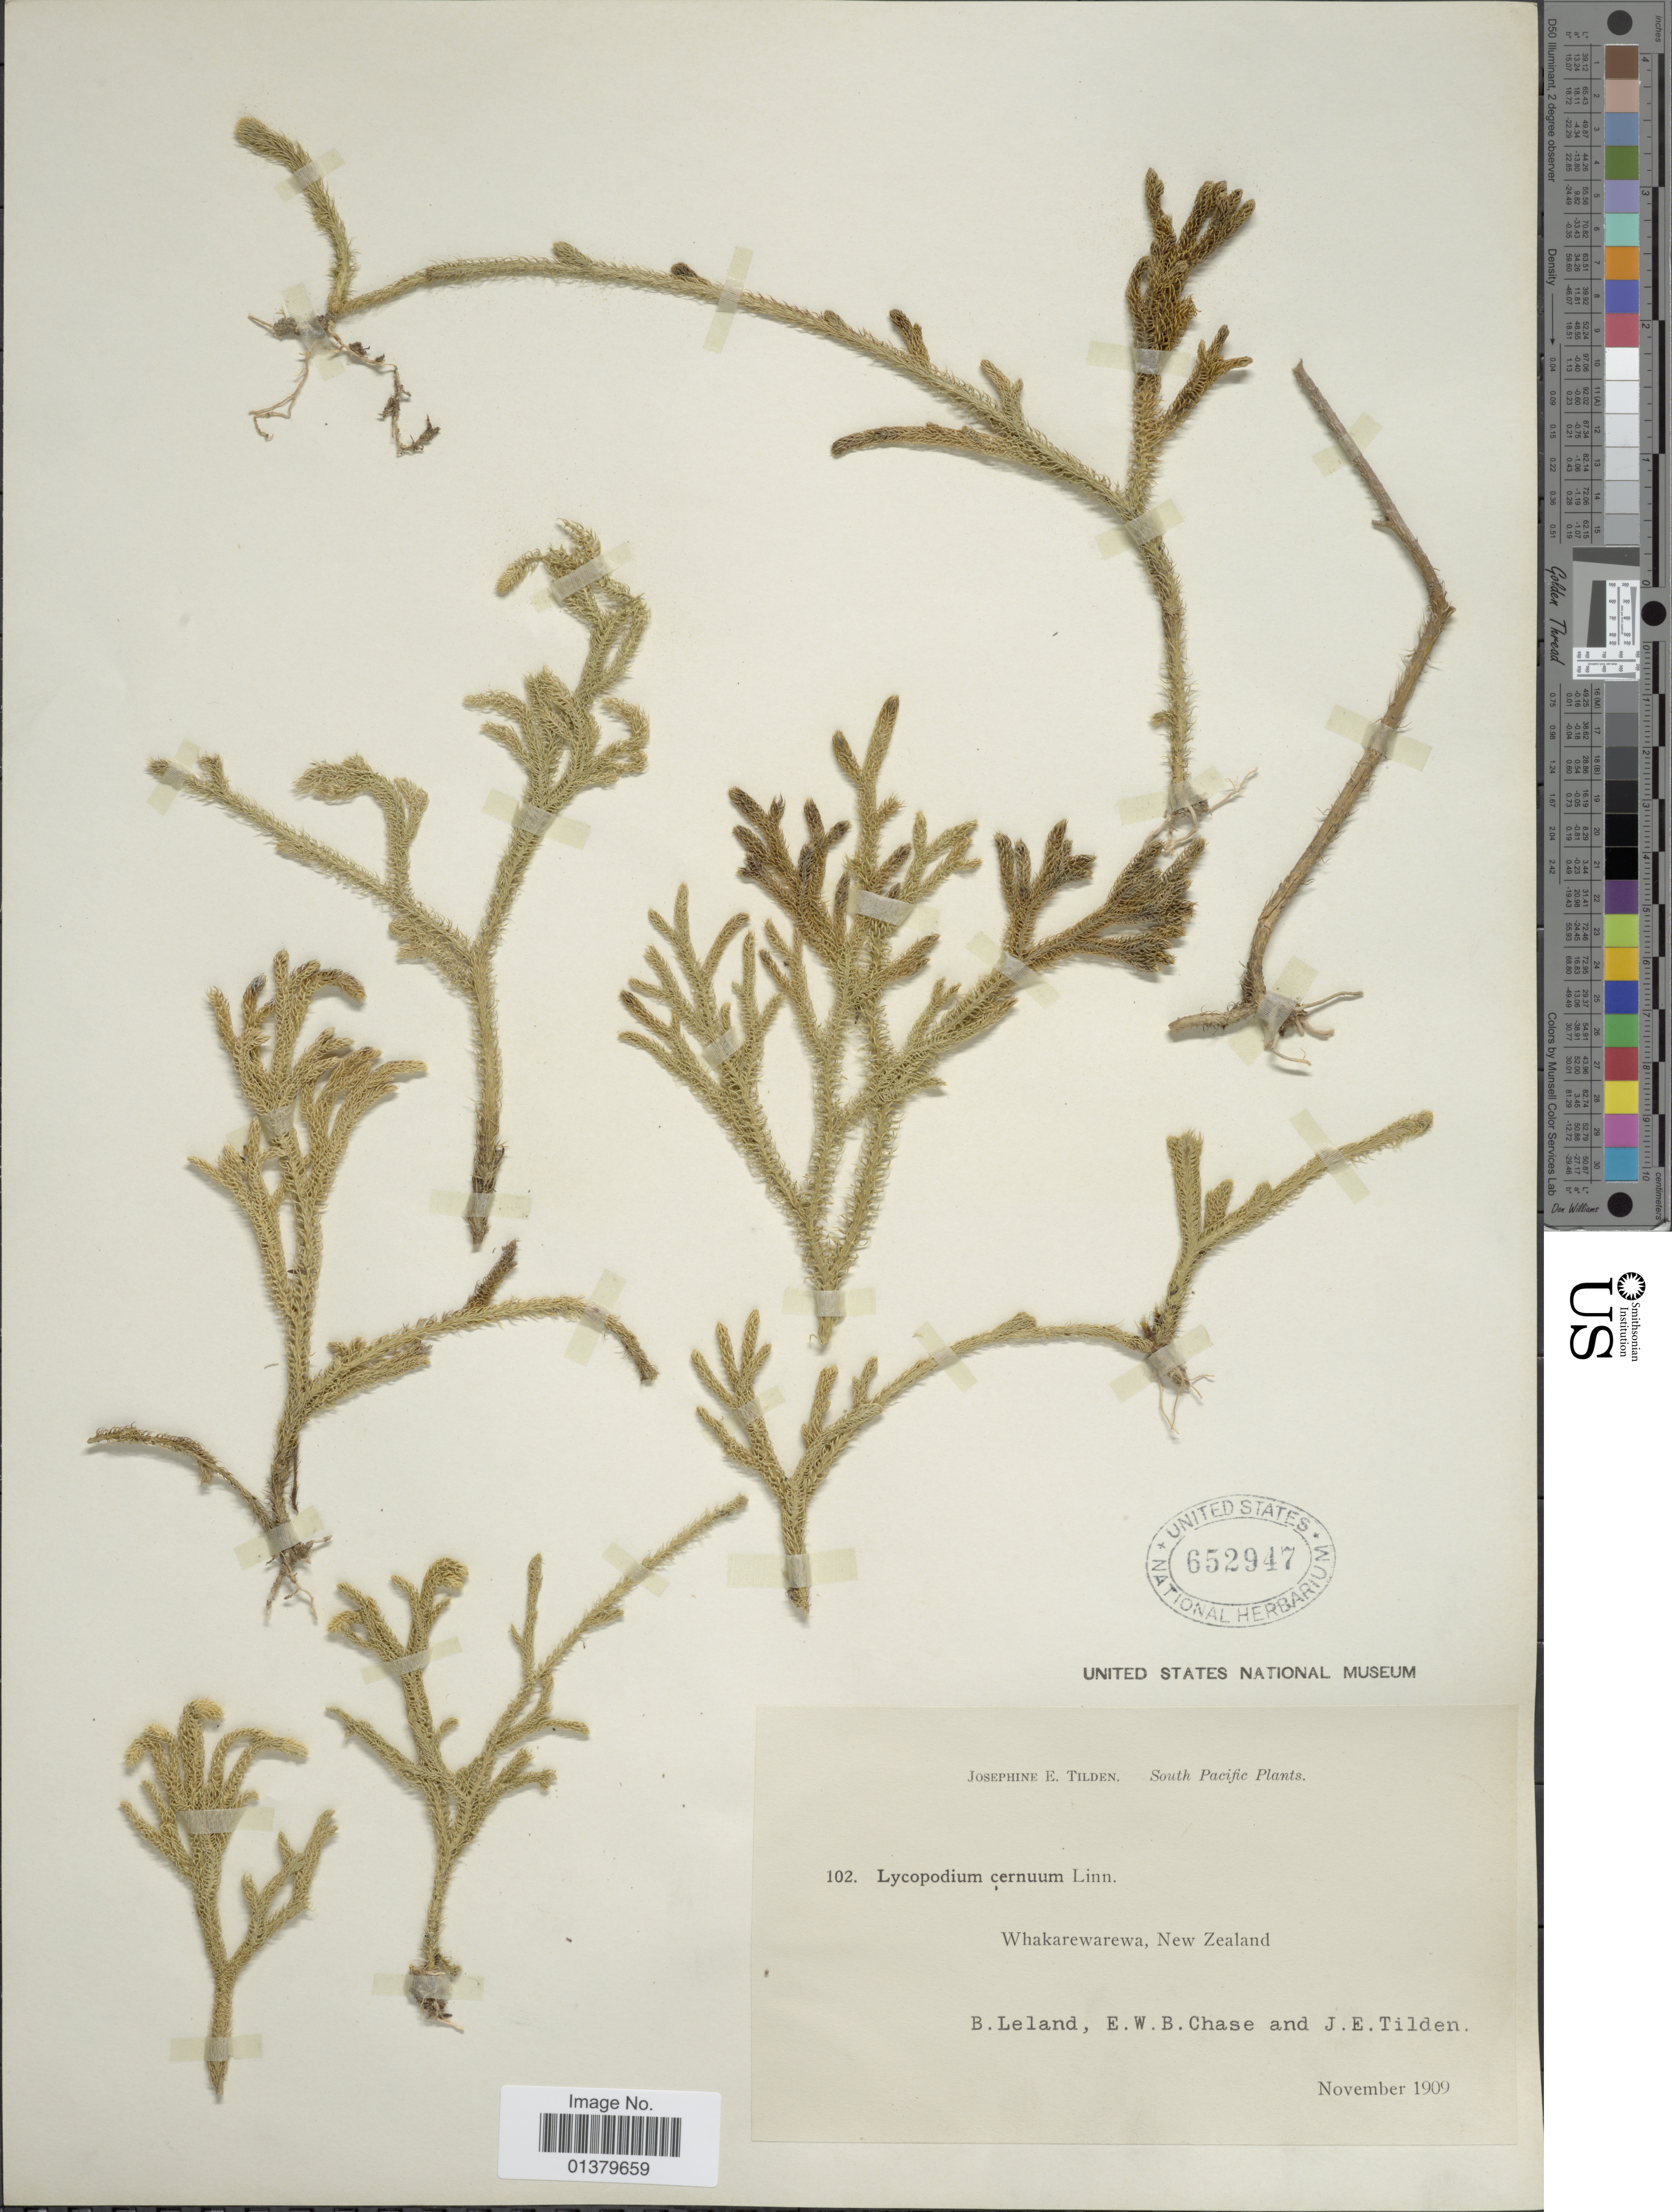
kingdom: Plantae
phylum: Tracheophyta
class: Lycopodiopsida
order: Lycopodiales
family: Lycopodiaceae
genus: Palhinhaea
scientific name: Palhinhaea cernua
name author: (L.) Vasc. & Franco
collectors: B. Leland, E. W. Chase & J. E. Tilden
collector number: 102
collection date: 1909-11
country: New Zealand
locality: South Pacific, Whakarewarewa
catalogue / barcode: US 652947